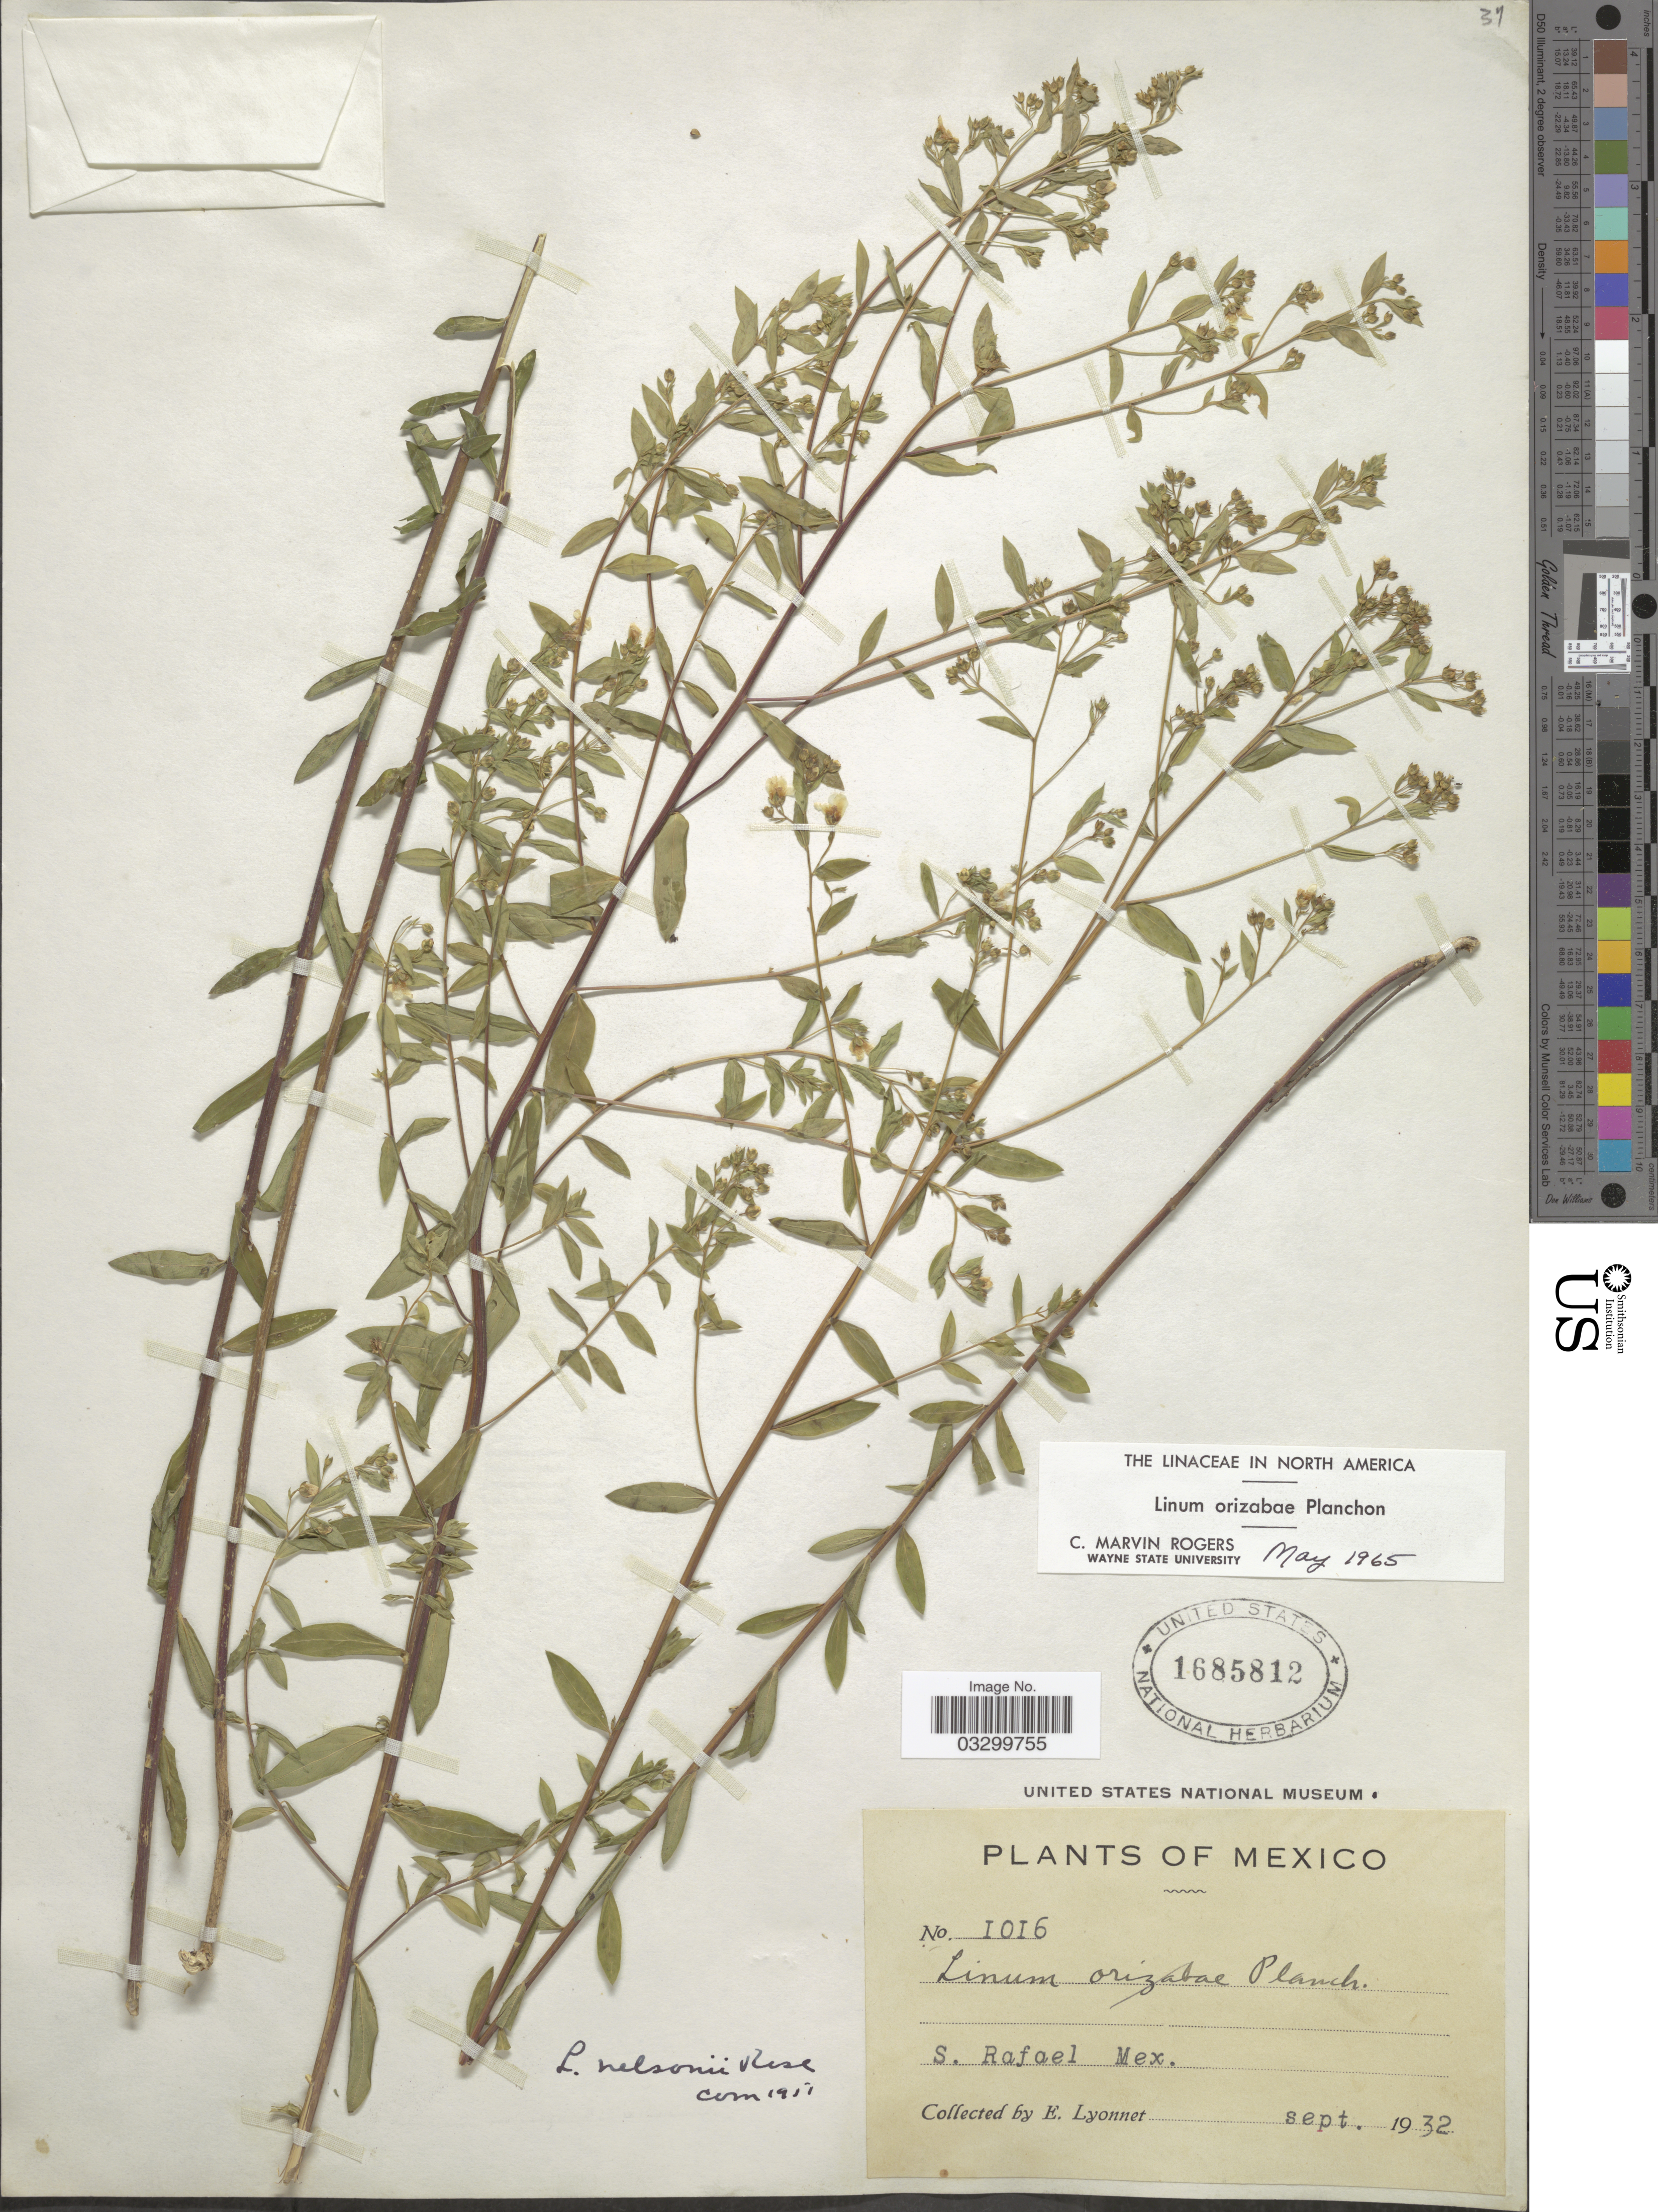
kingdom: Plantae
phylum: Tracheophyta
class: Magnoliopsida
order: Malpighiales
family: Linaceae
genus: Linum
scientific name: Linum orizabae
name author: Planch.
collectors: E. Lyonnet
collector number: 1016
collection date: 1932-09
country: Mexico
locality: S. Rafael.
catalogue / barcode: US 1685812